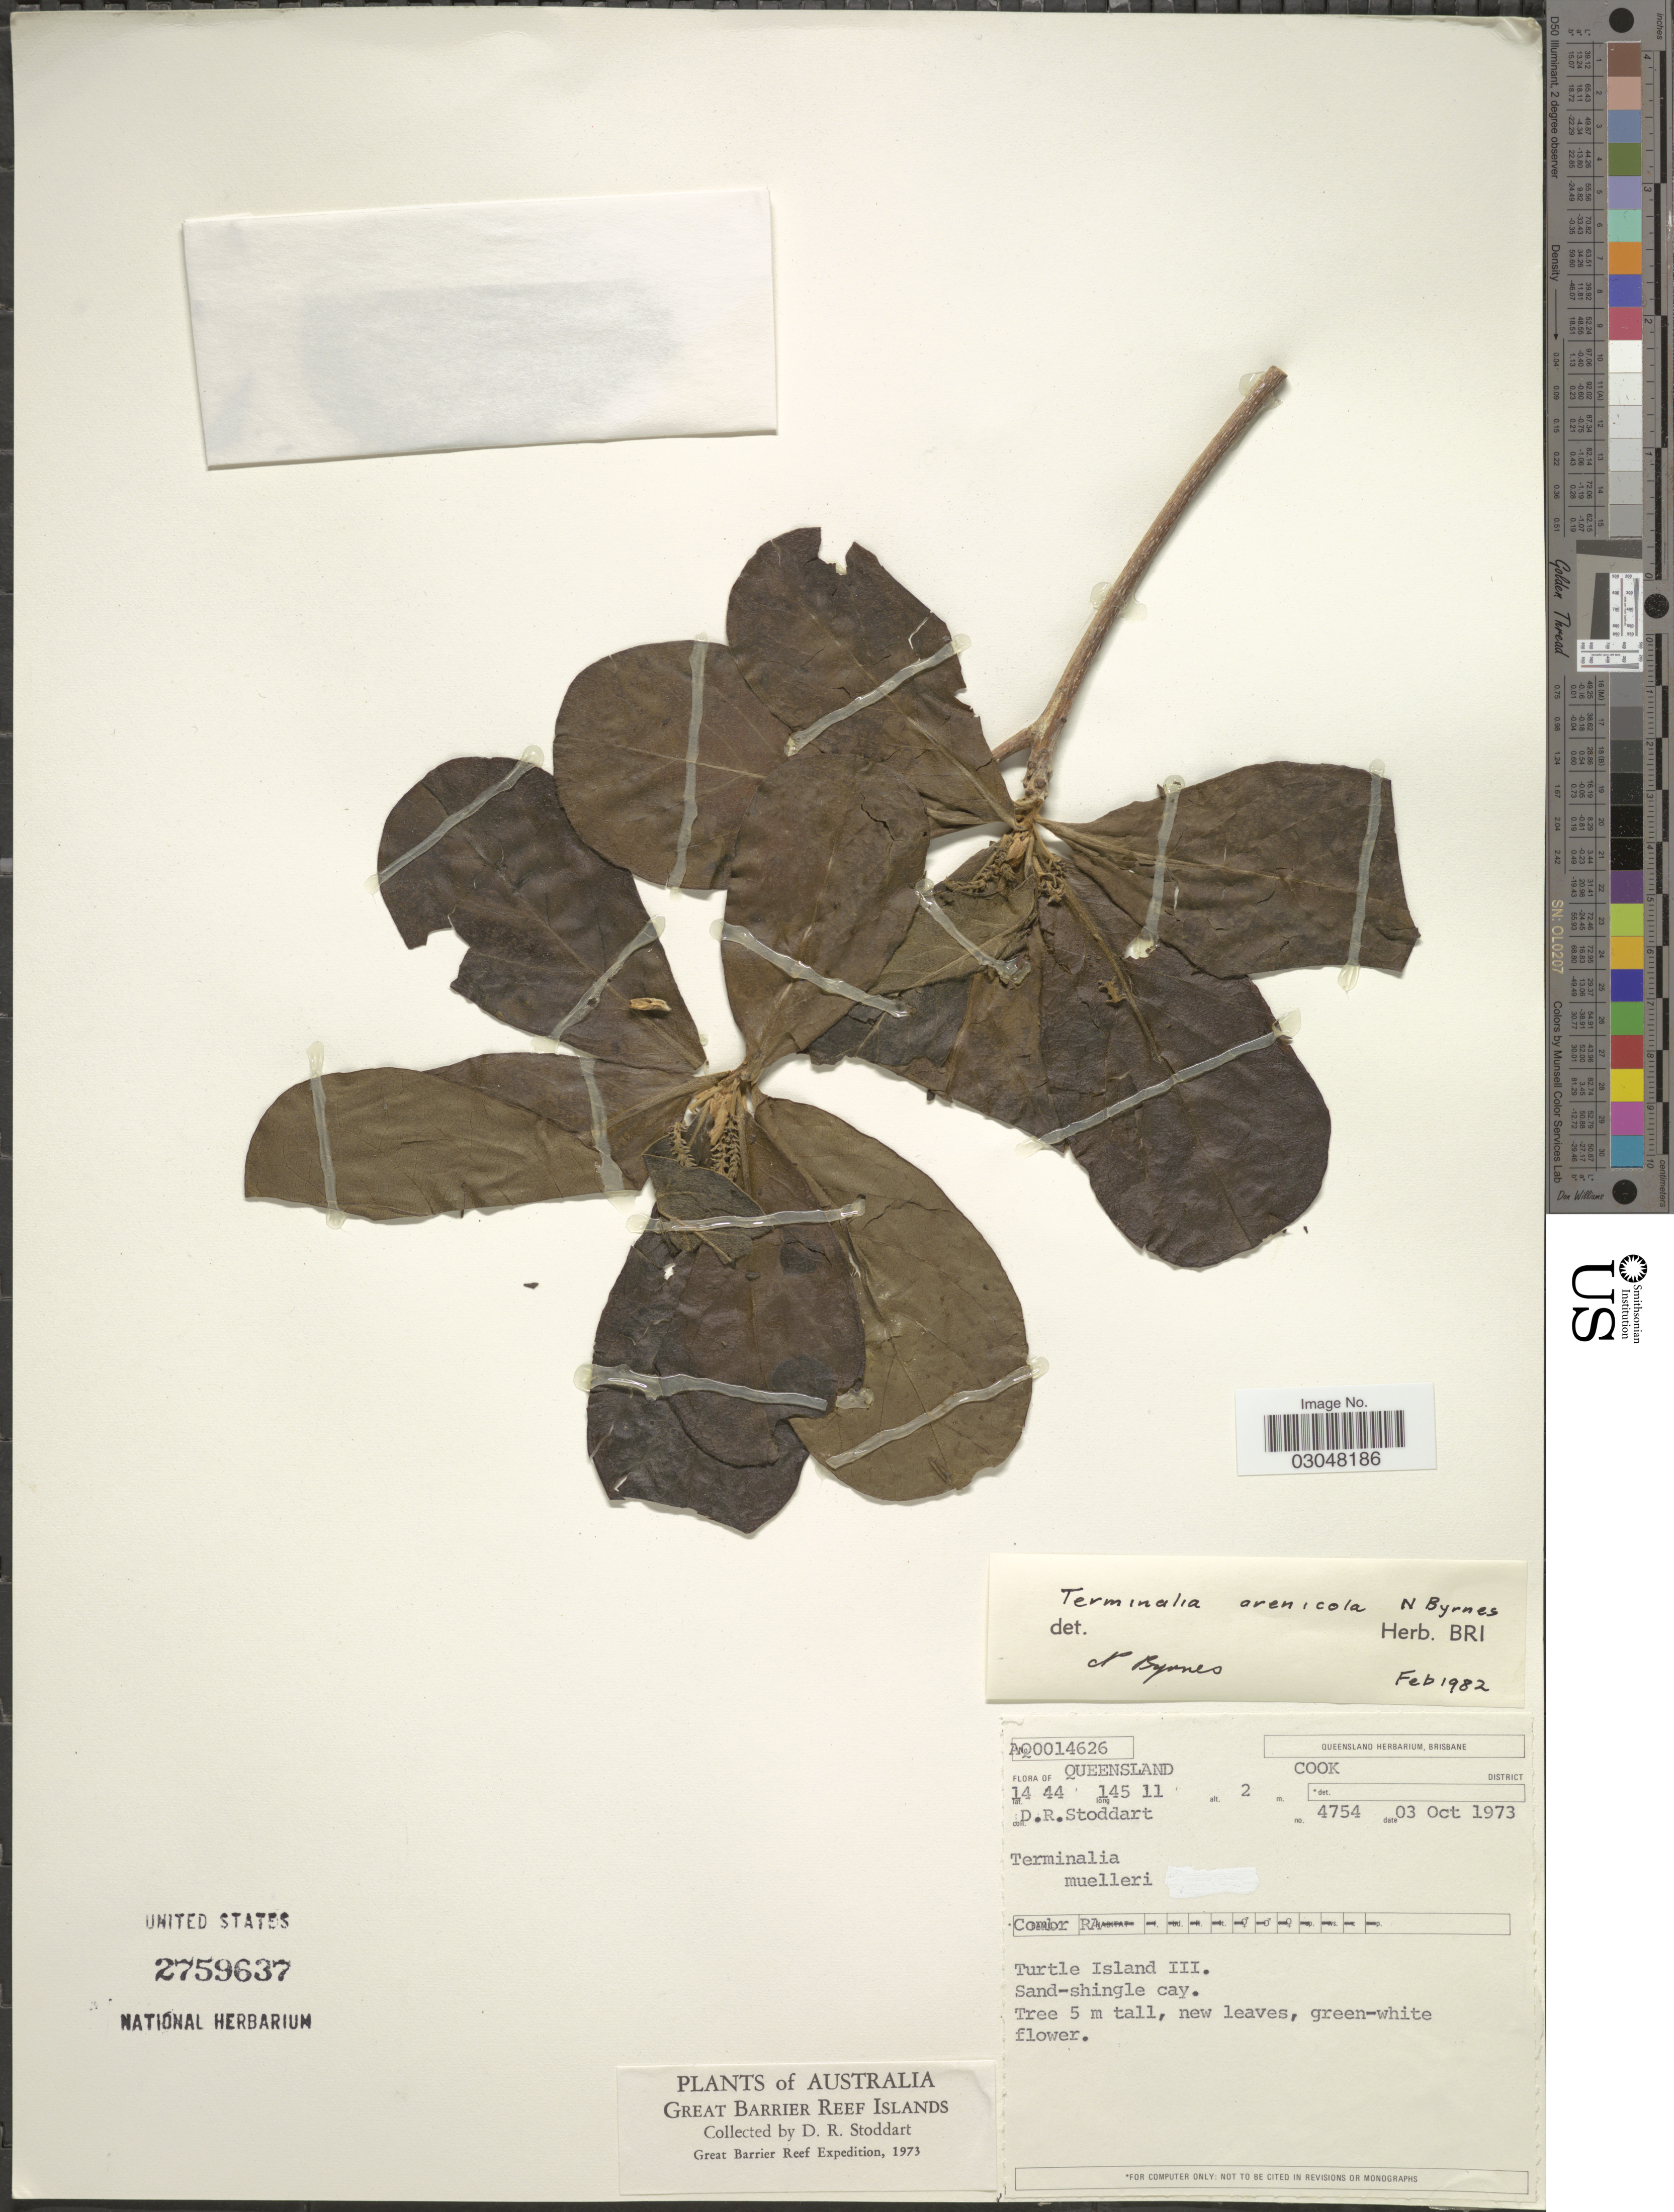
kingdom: Plantae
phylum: Tracheophyta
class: Magnoliopsida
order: Myrtales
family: Combretaceae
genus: Terminalia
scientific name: Terminalia arenicola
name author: Byrnes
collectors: D. R. Stoddart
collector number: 4754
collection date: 1973-10-03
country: Australia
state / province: Queensland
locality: Cook District. Turtle Island III. Great Barrier Reef Islands. Great Barrier Reef.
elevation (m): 2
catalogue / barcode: US 2759637